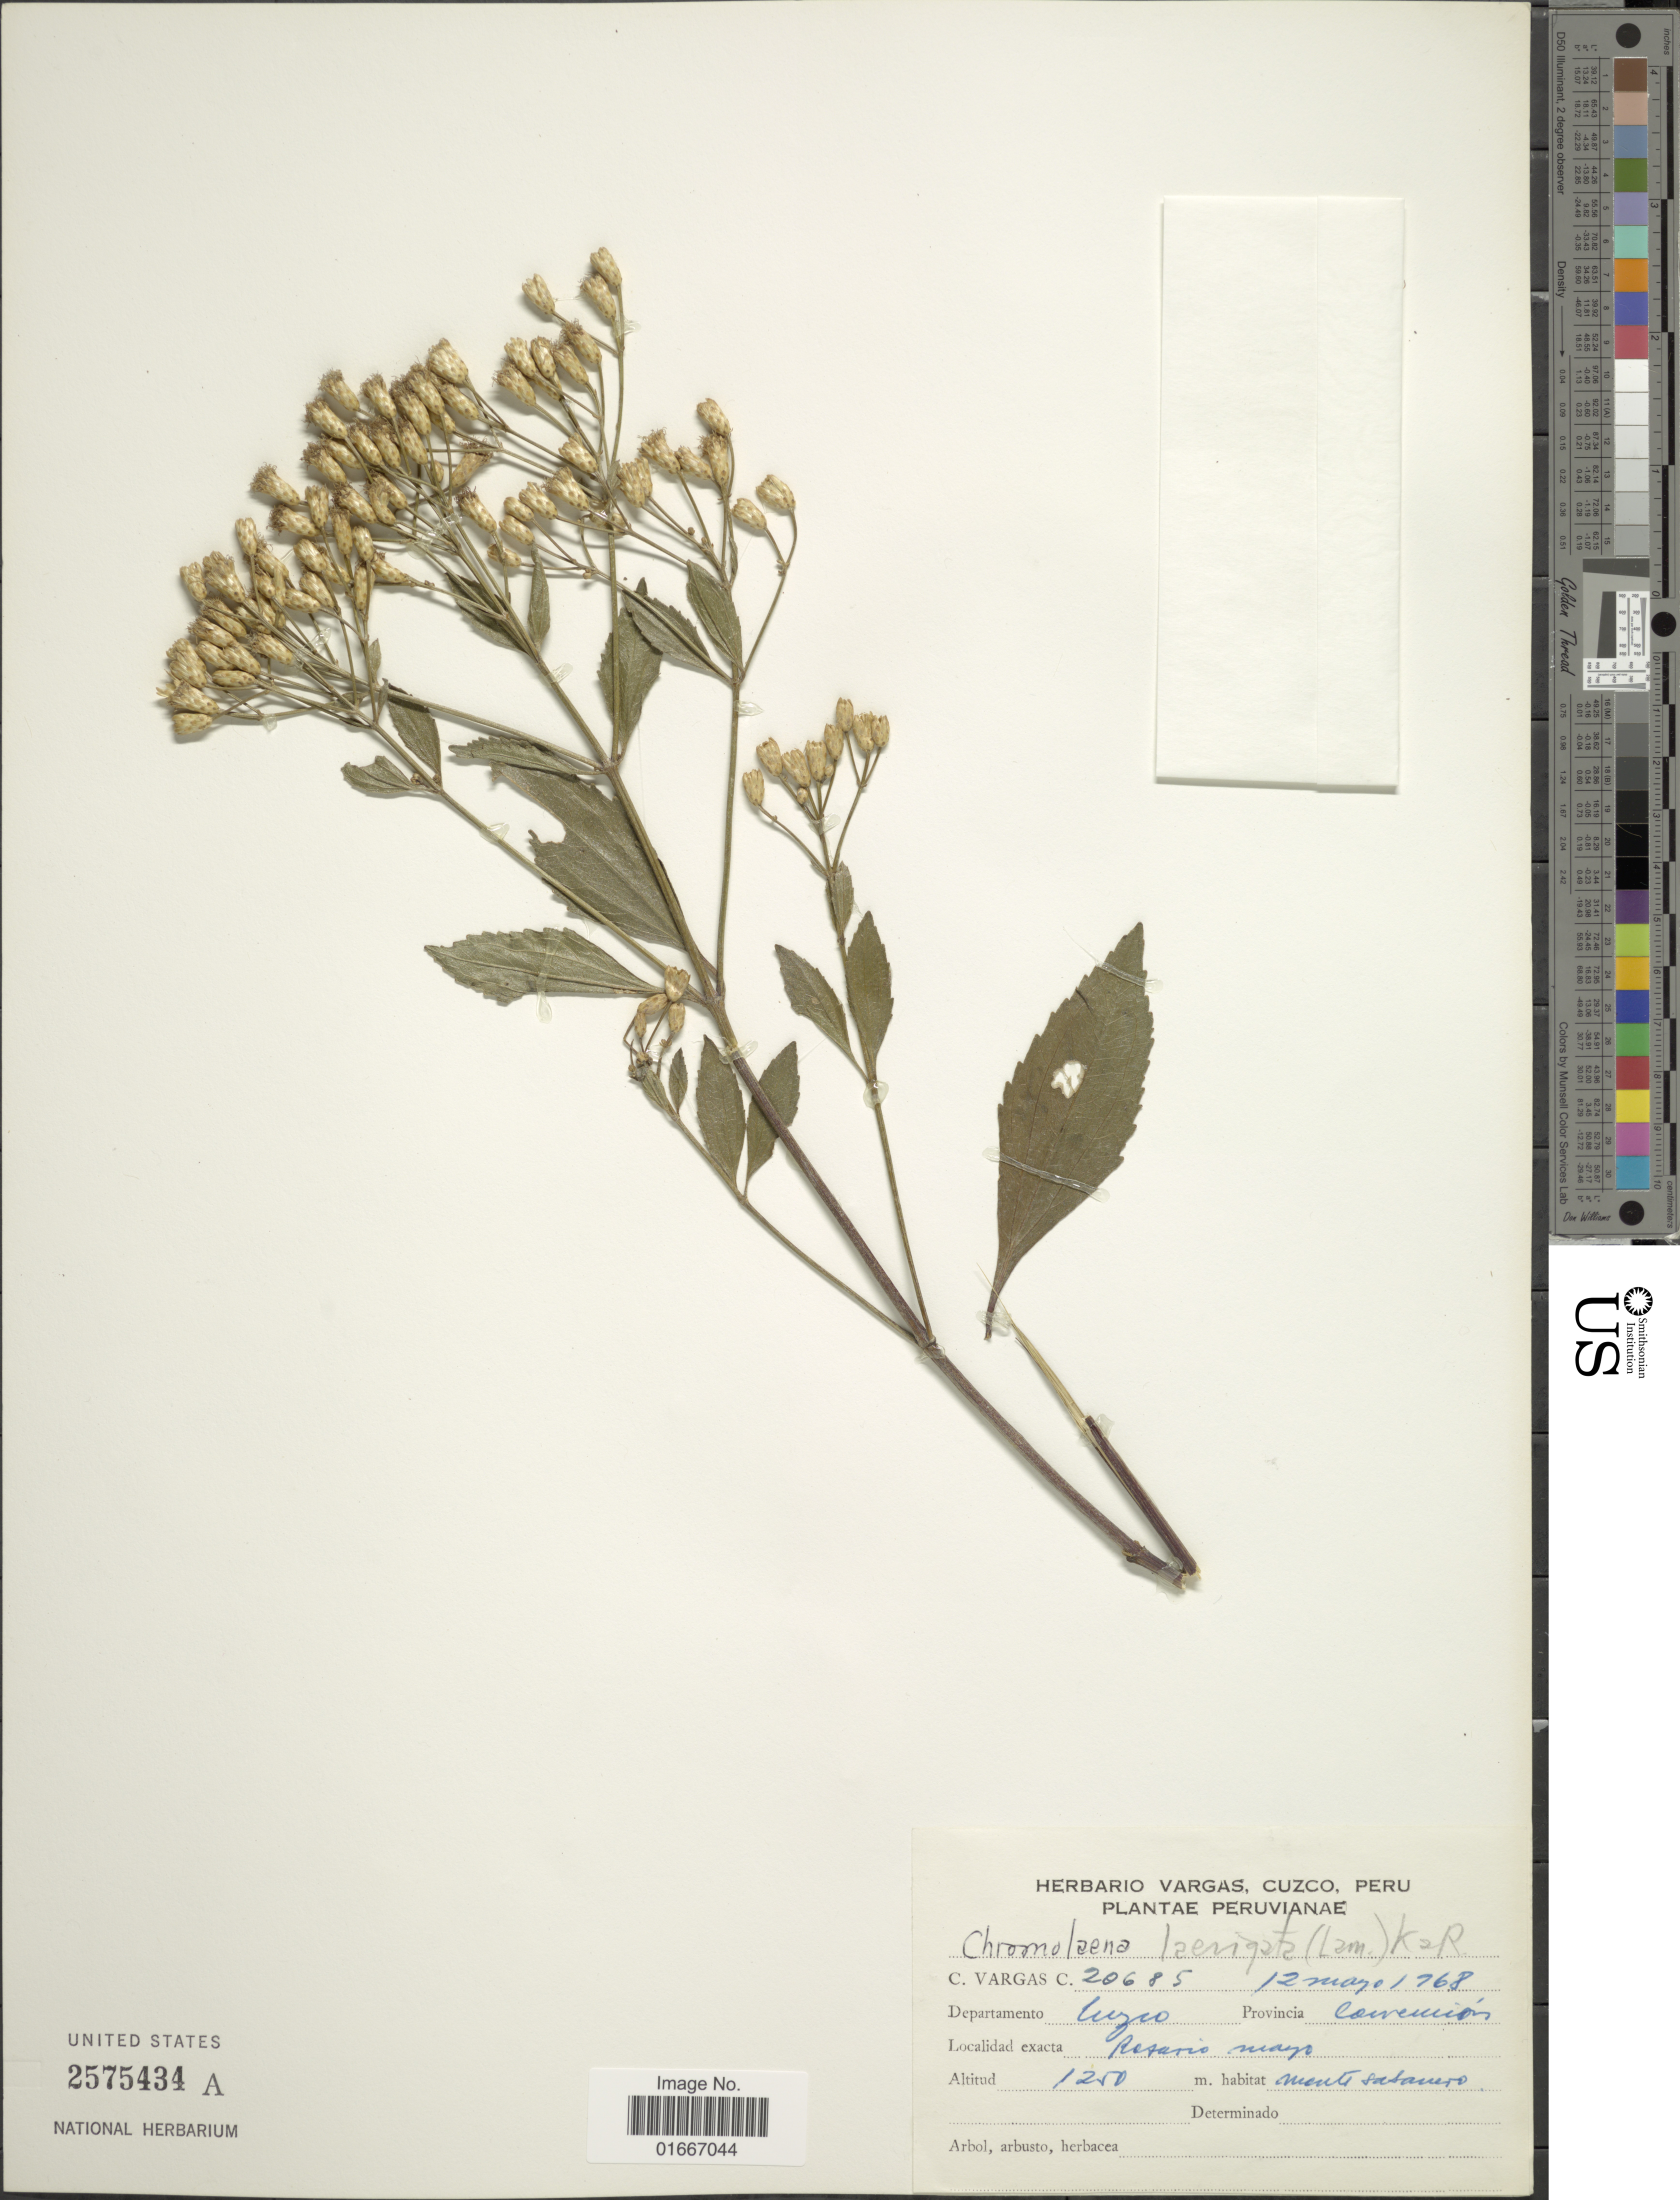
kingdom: Plantae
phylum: Tracheophyta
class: Magnoliopsida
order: Asterales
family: Asteraceae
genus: Chromolaena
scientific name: Chromolaena laevigata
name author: (Lam.) R.M. King & H. Rob.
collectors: C. Vargas Calderón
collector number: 20685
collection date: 1768-05-12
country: Peru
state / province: Cusco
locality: Cuzco, Peru. Departamento Cuzco. Provincia Comencion. Resario mayo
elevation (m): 1250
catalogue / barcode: US 2575434A